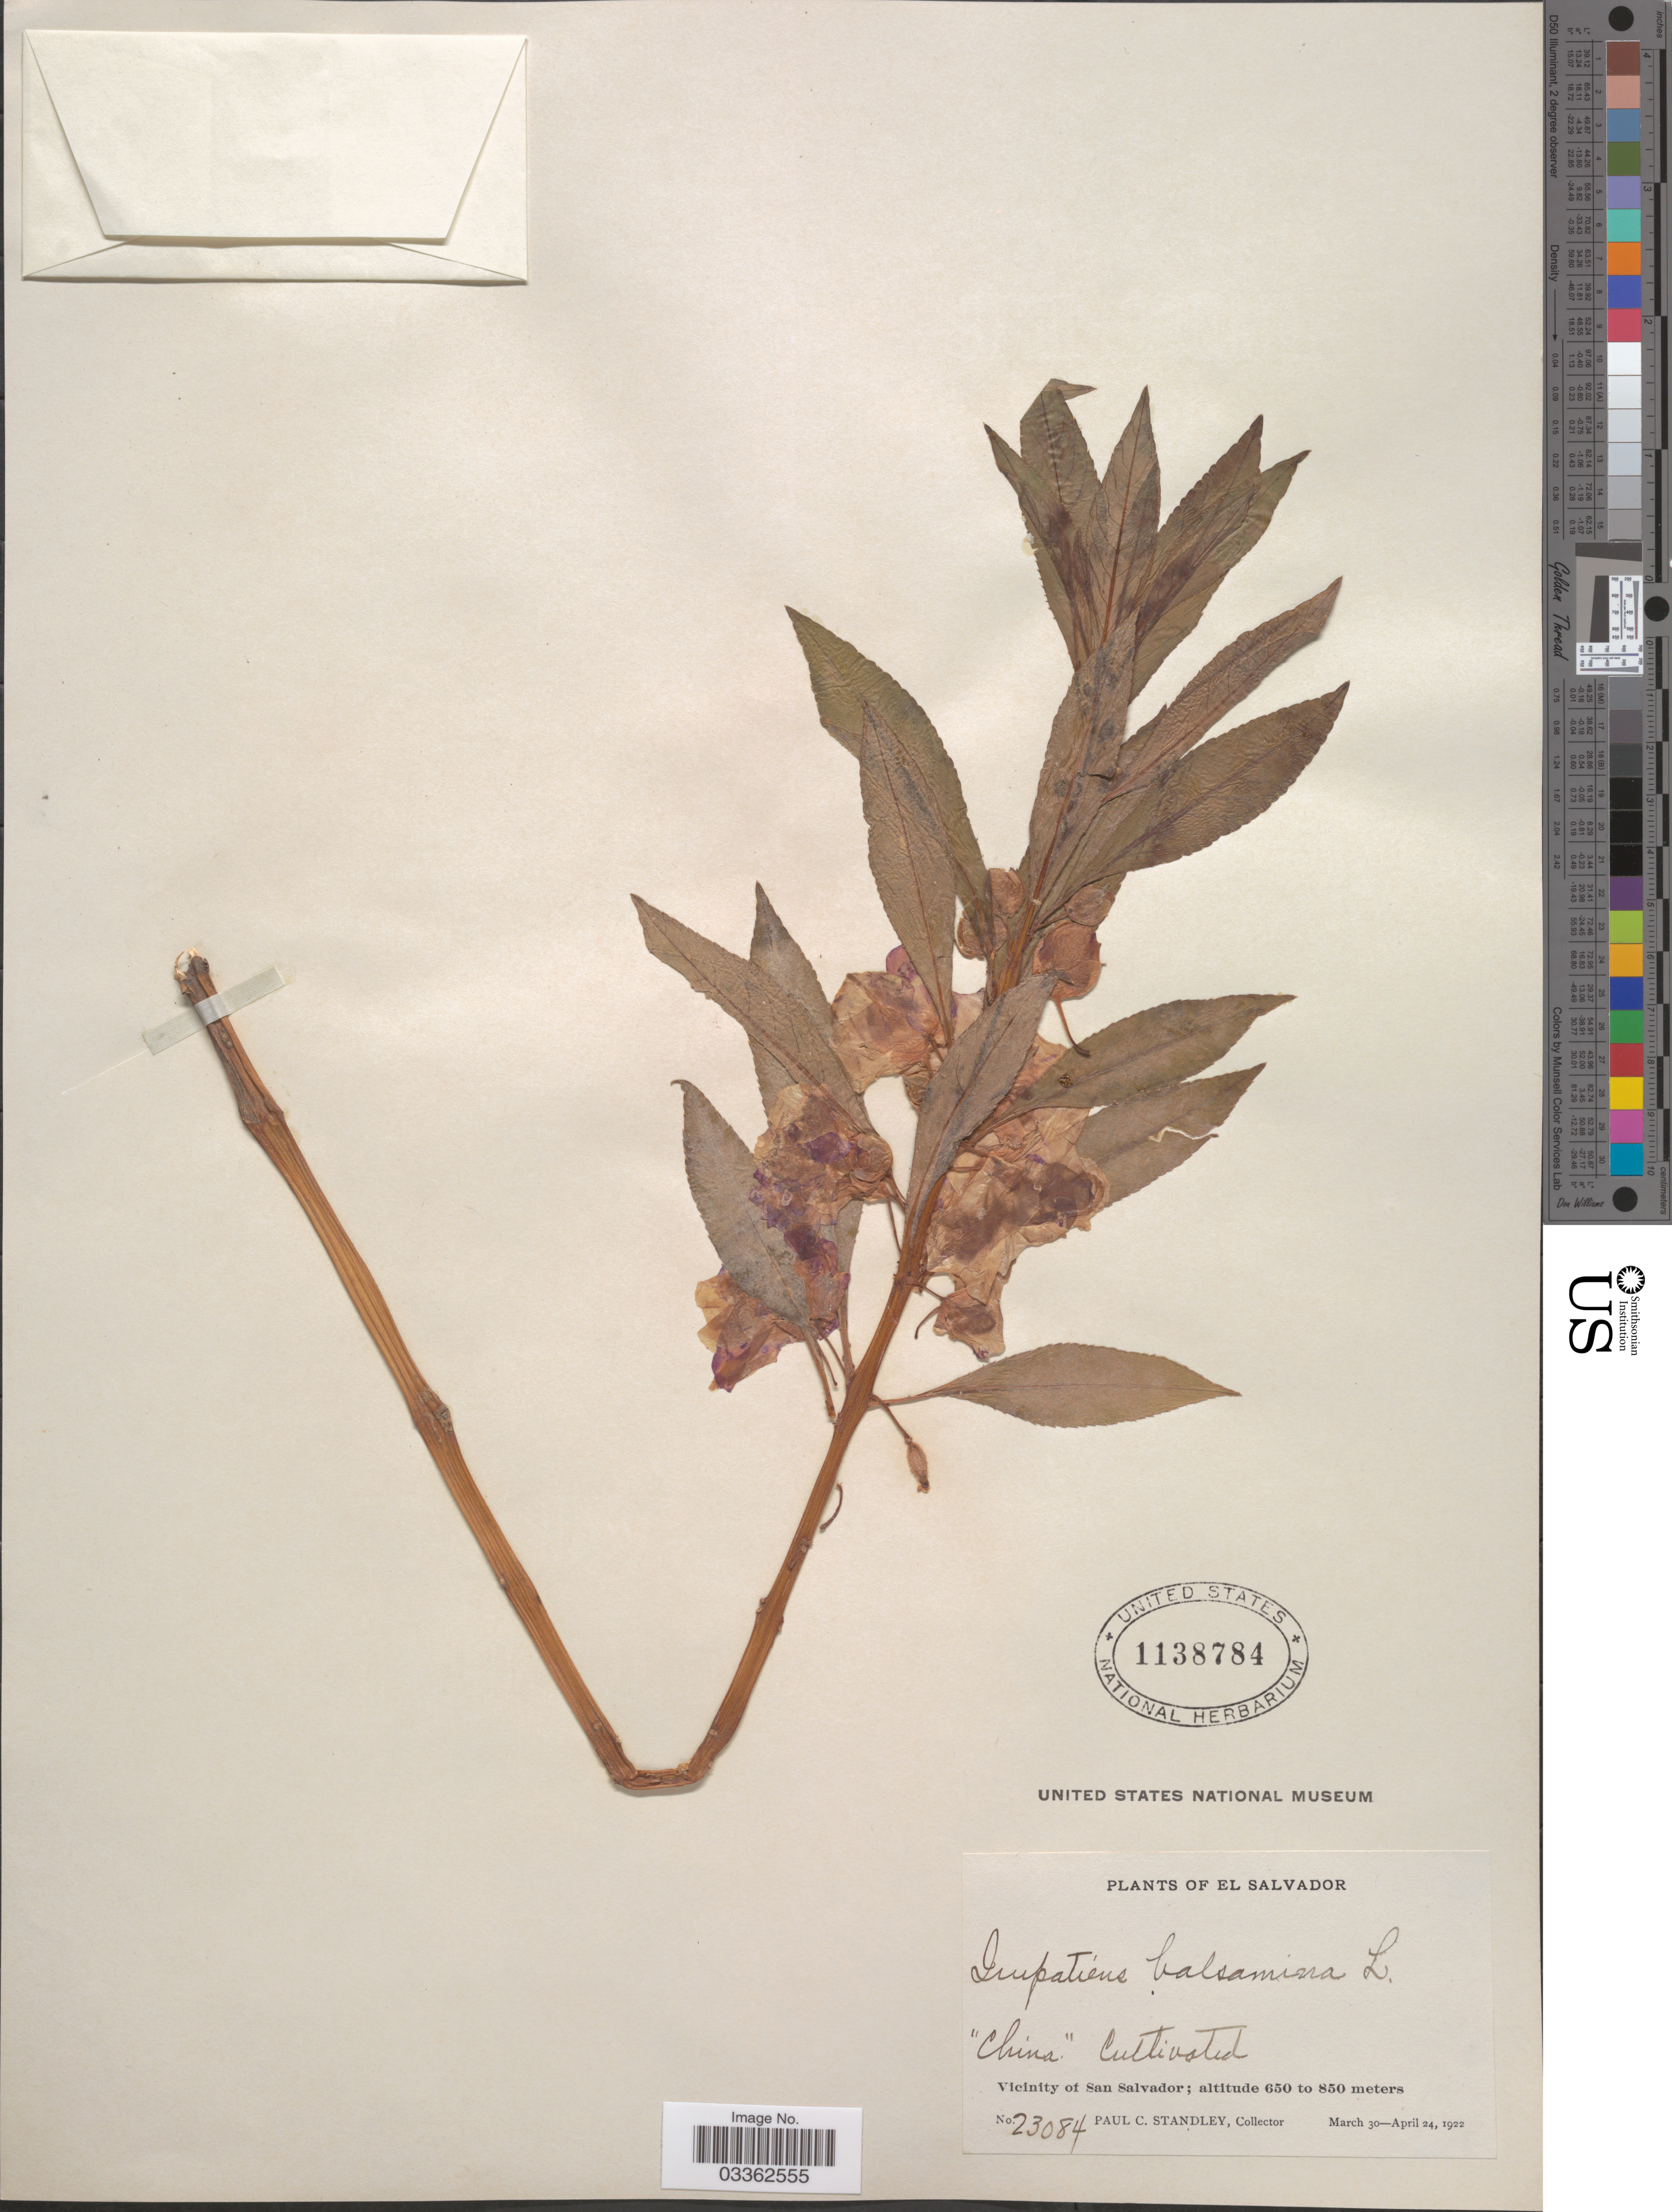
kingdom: Plantae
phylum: Tracheophyta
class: Magnoliopsida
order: Ericales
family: Balsaminaceae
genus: Impatiens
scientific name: Impatiens balsamina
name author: L.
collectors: P. C. Standley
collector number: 23084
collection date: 1922-03-30/1922-04-24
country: El Salvador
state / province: San Salvador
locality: Vicinity of San Salvador.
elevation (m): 650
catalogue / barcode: US 1138784